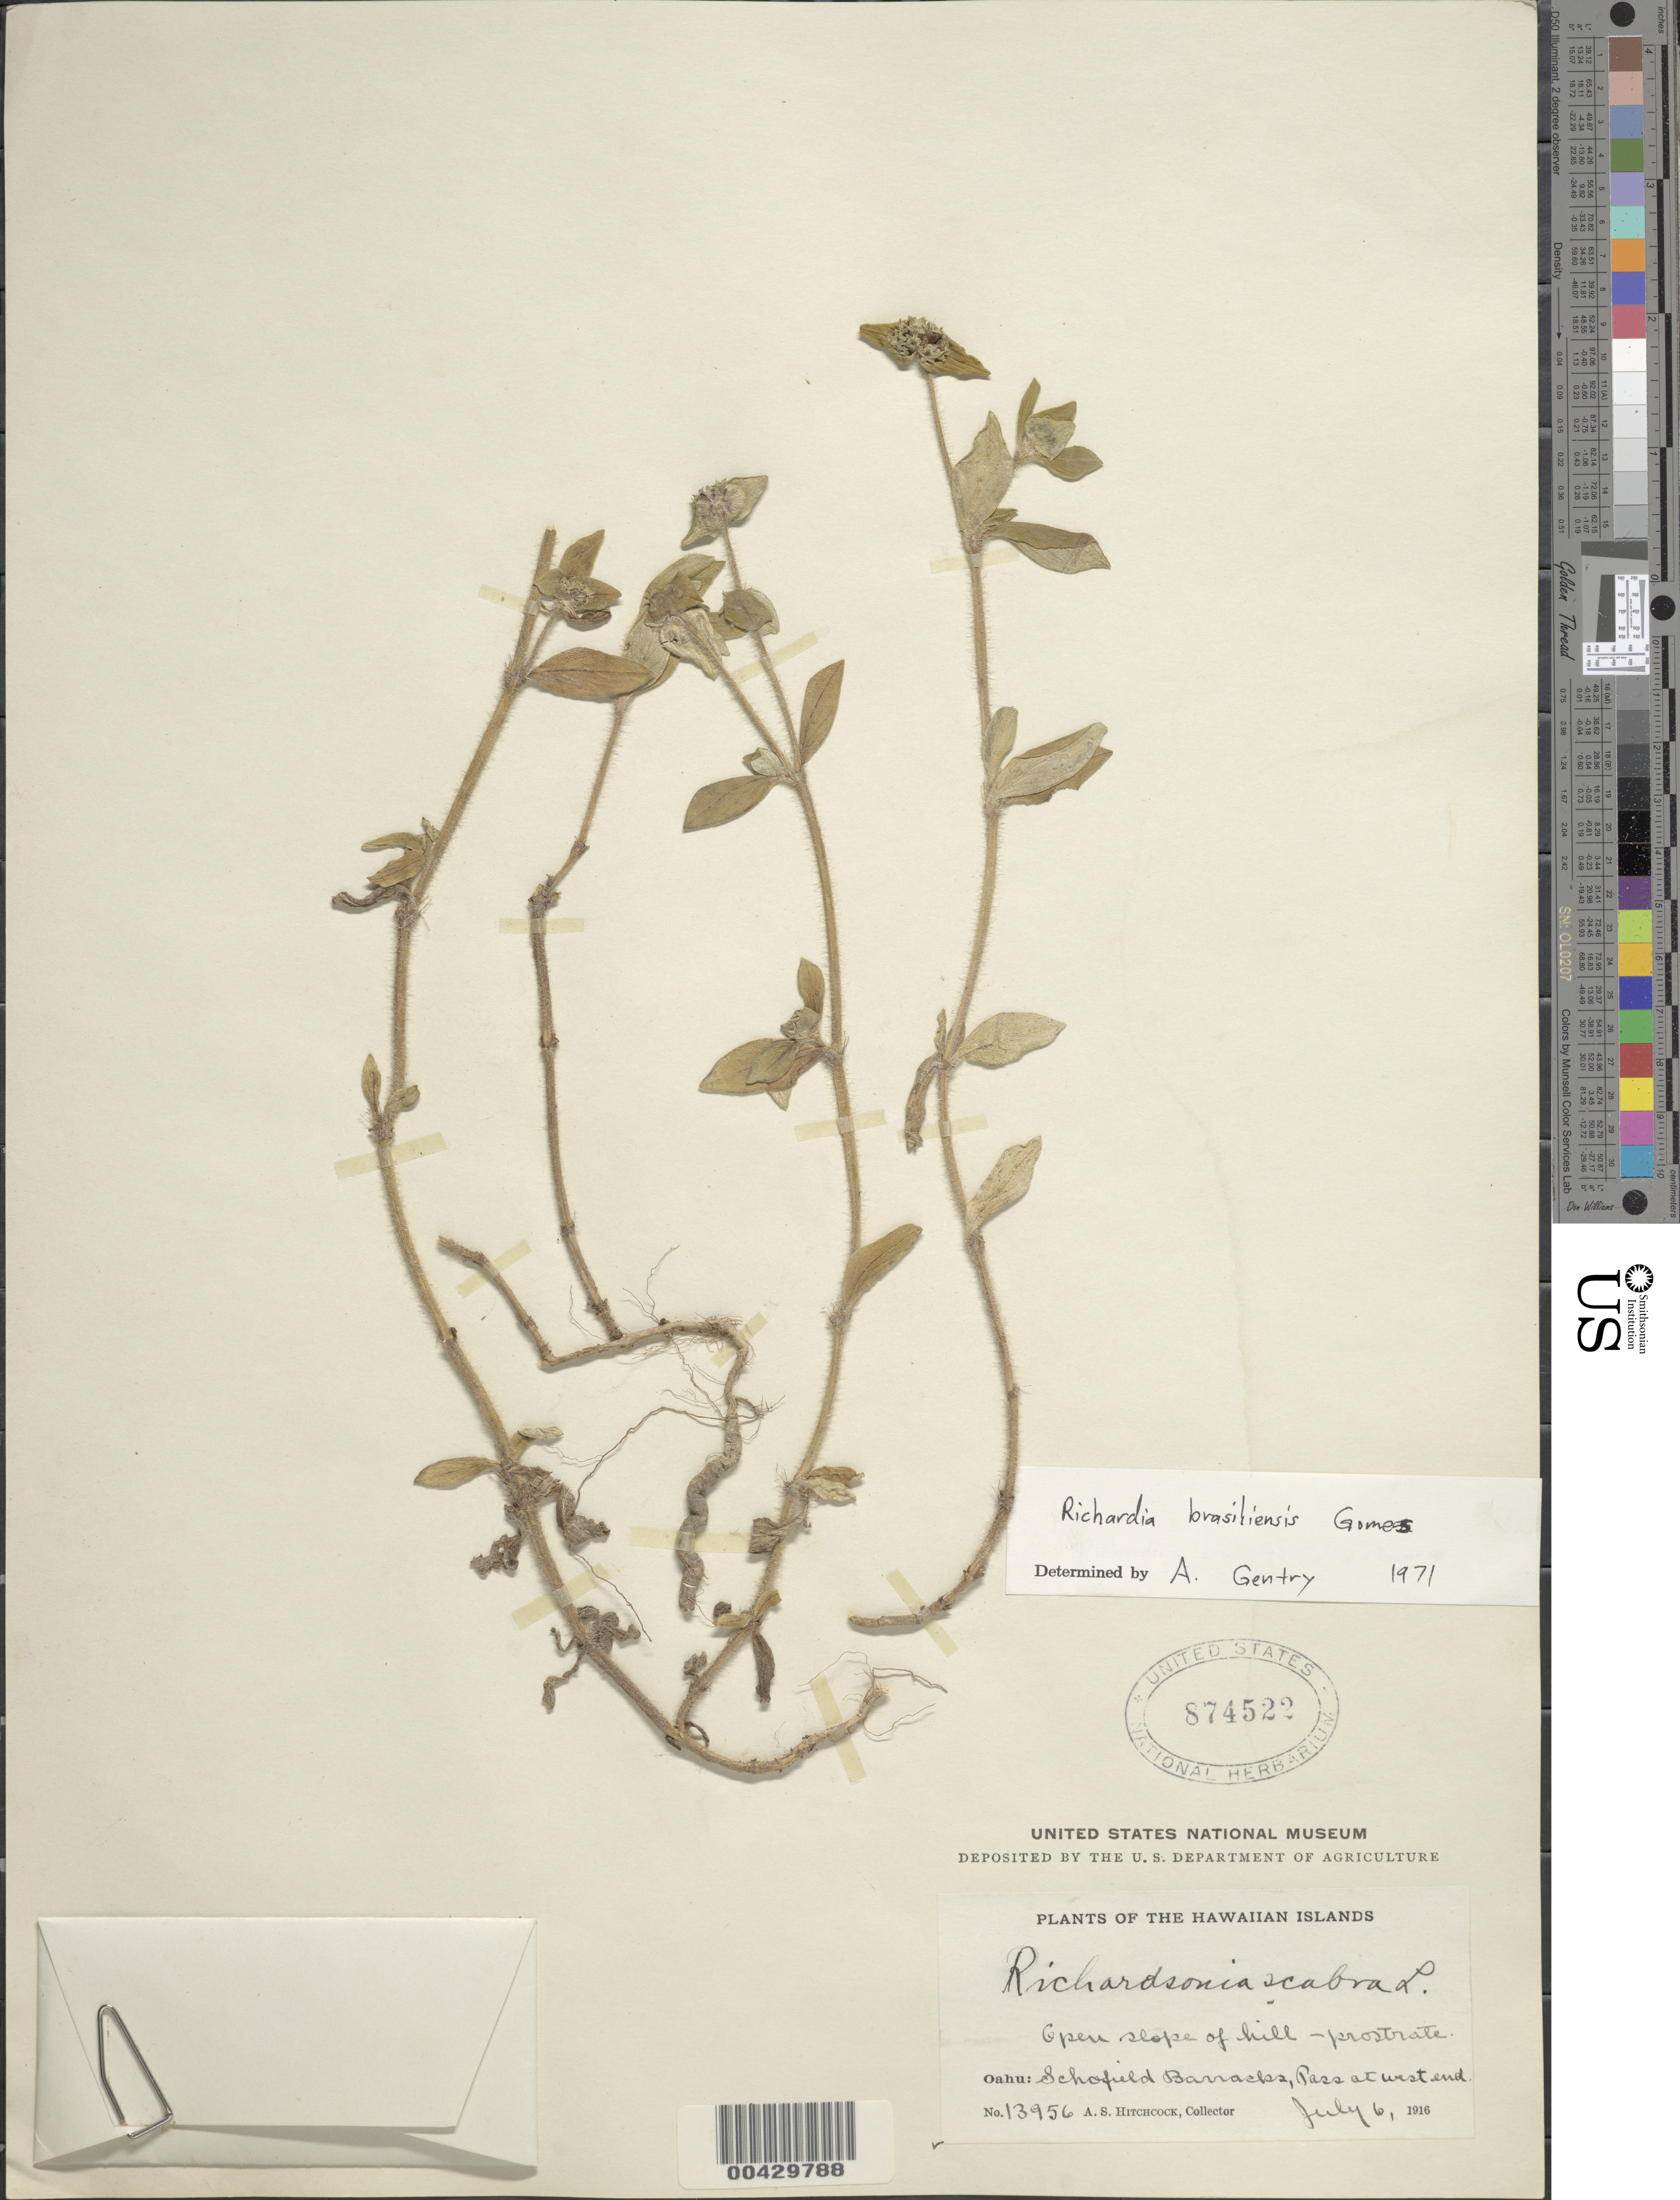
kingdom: Plantae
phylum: Tracheophyta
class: Magnoliopsida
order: Gentianales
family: Rubiaceae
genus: Richardia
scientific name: Richardia brasiliensis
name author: Gomes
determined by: Gentry, A. H.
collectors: A. S. Hitchcock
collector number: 13956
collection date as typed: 6 Jul 1916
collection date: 1916-07-06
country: United States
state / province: Hawaii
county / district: Honolulu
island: Oahu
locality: Schofield Barracks, Pass at west end, open slope of hill-prostrate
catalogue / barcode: US 874522